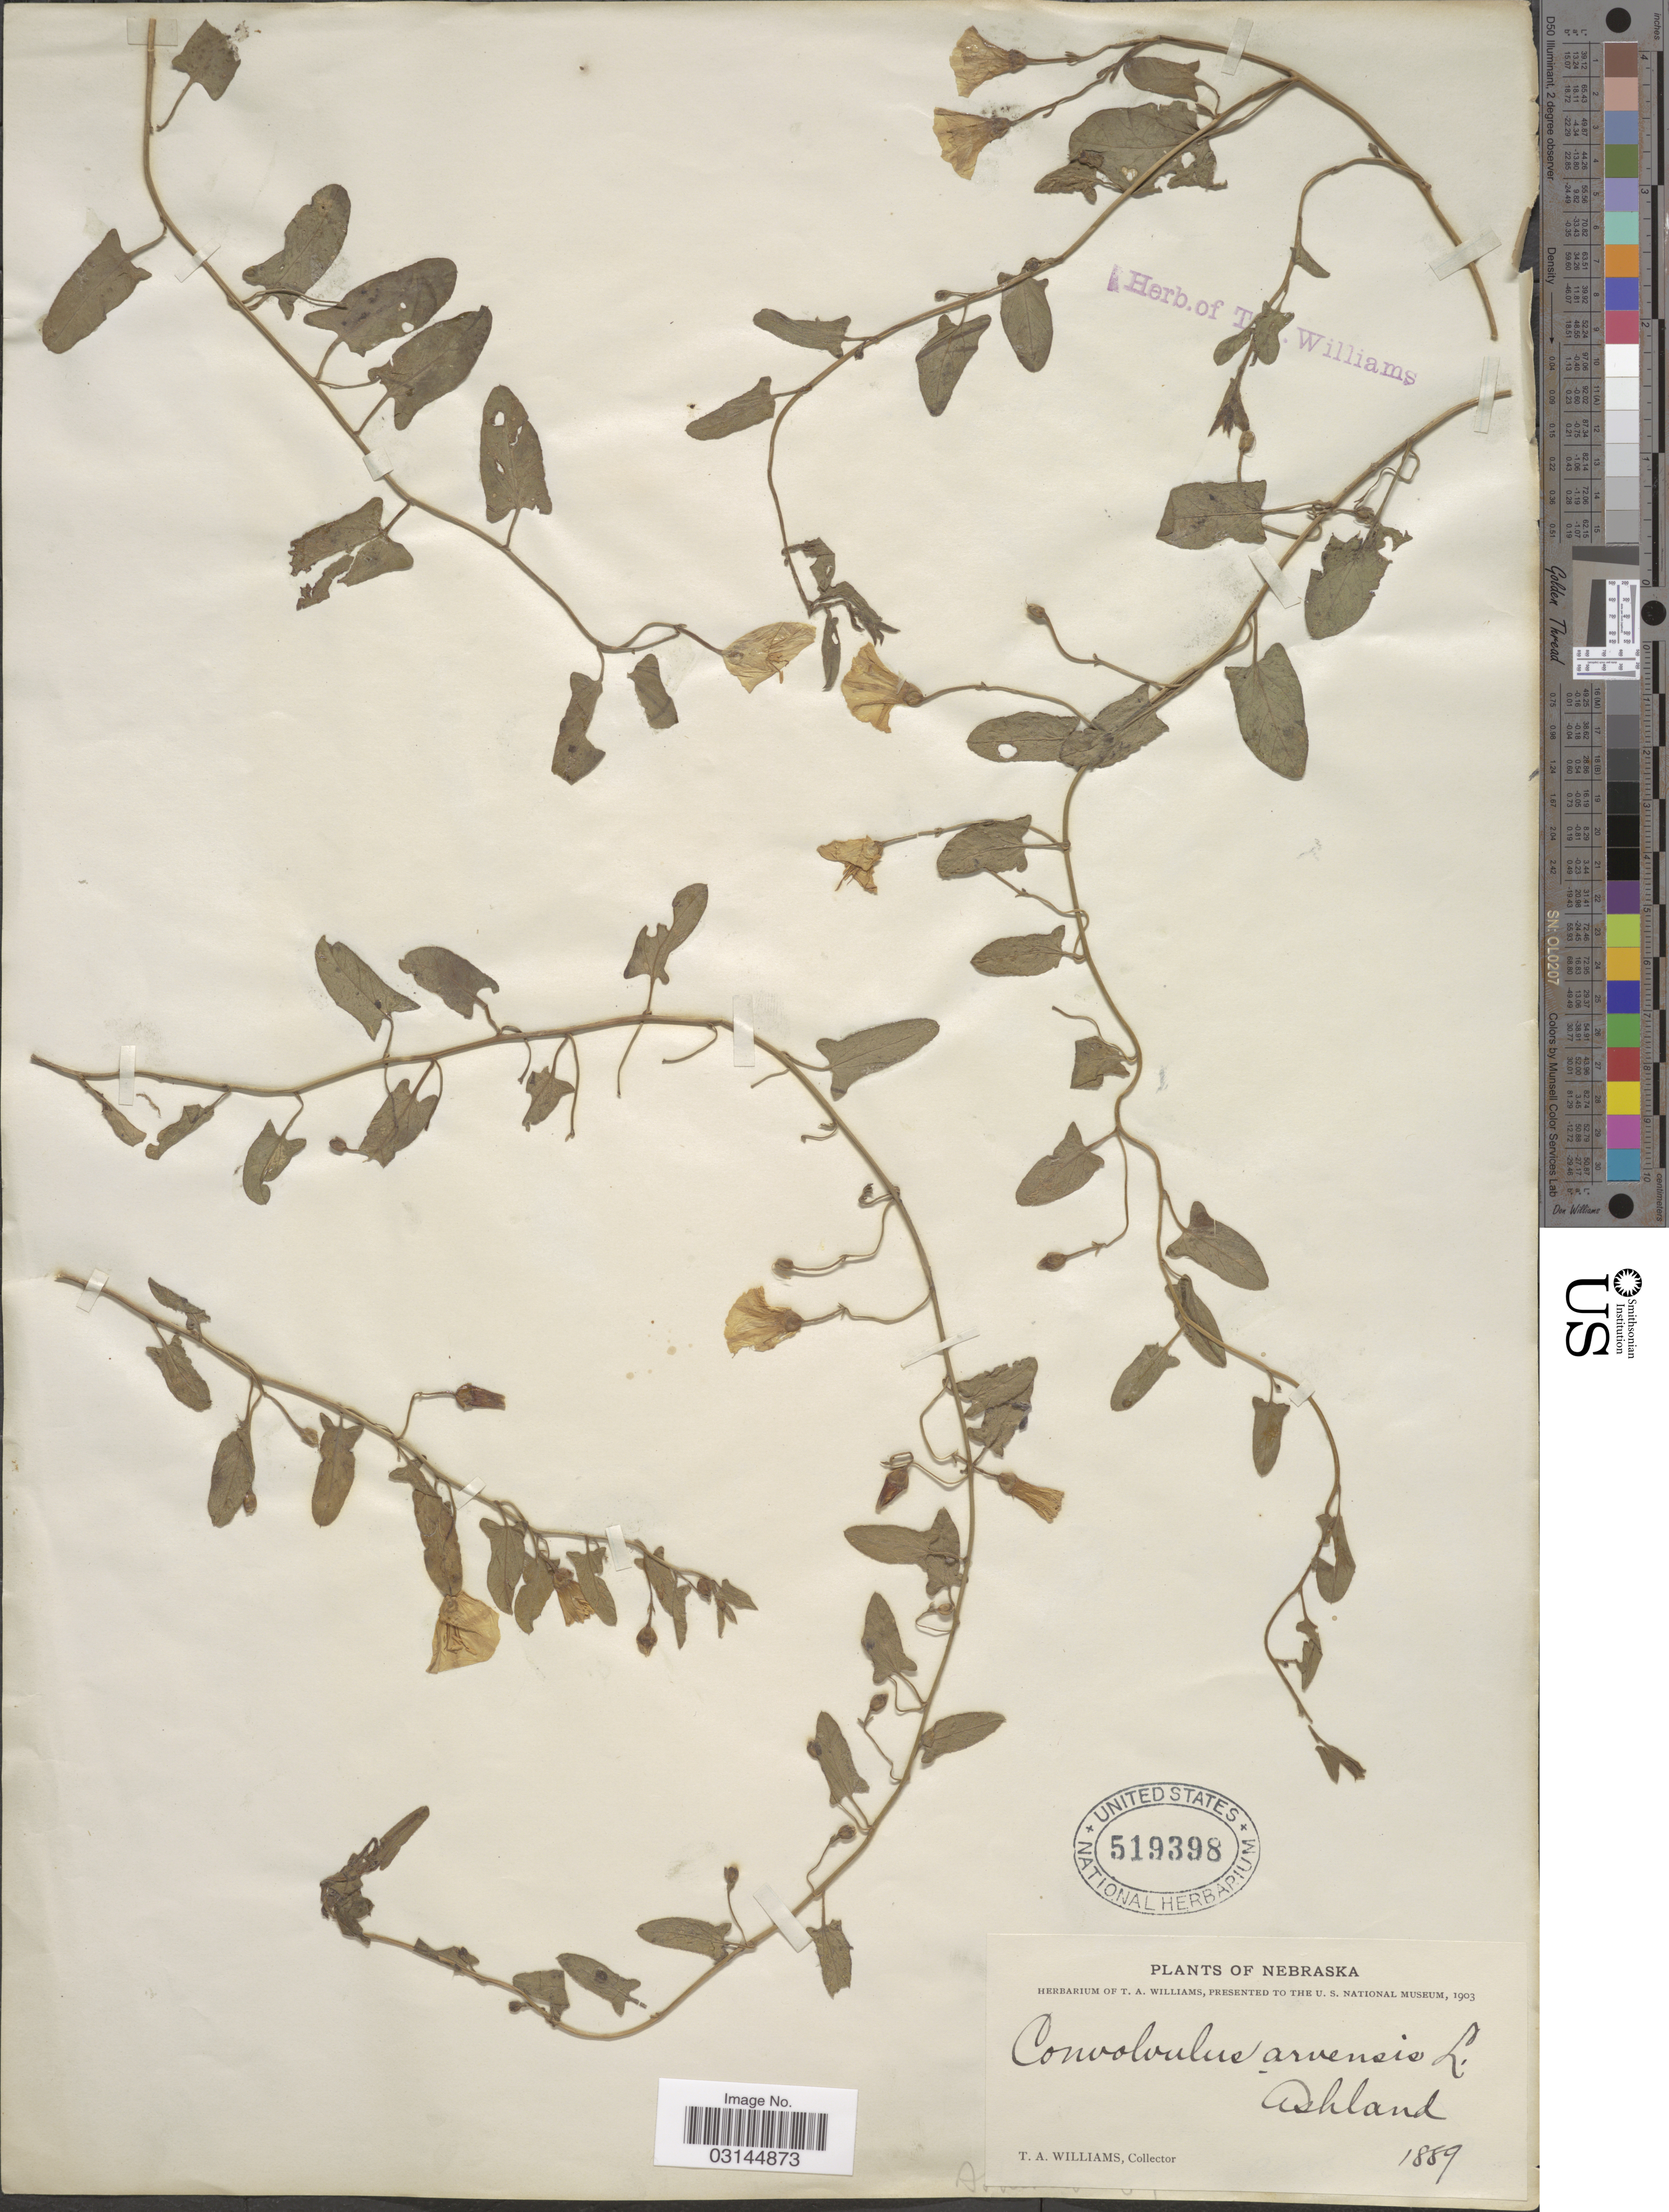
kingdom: Plantae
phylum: Tracheophyta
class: Magnoliopsida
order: Solanales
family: Convolvulaceae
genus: Convolvulus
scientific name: Convolvulus arvensis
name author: L.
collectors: T. Williams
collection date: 1889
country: United States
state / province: Nebraska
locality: Ashland.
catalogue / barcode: US 519398